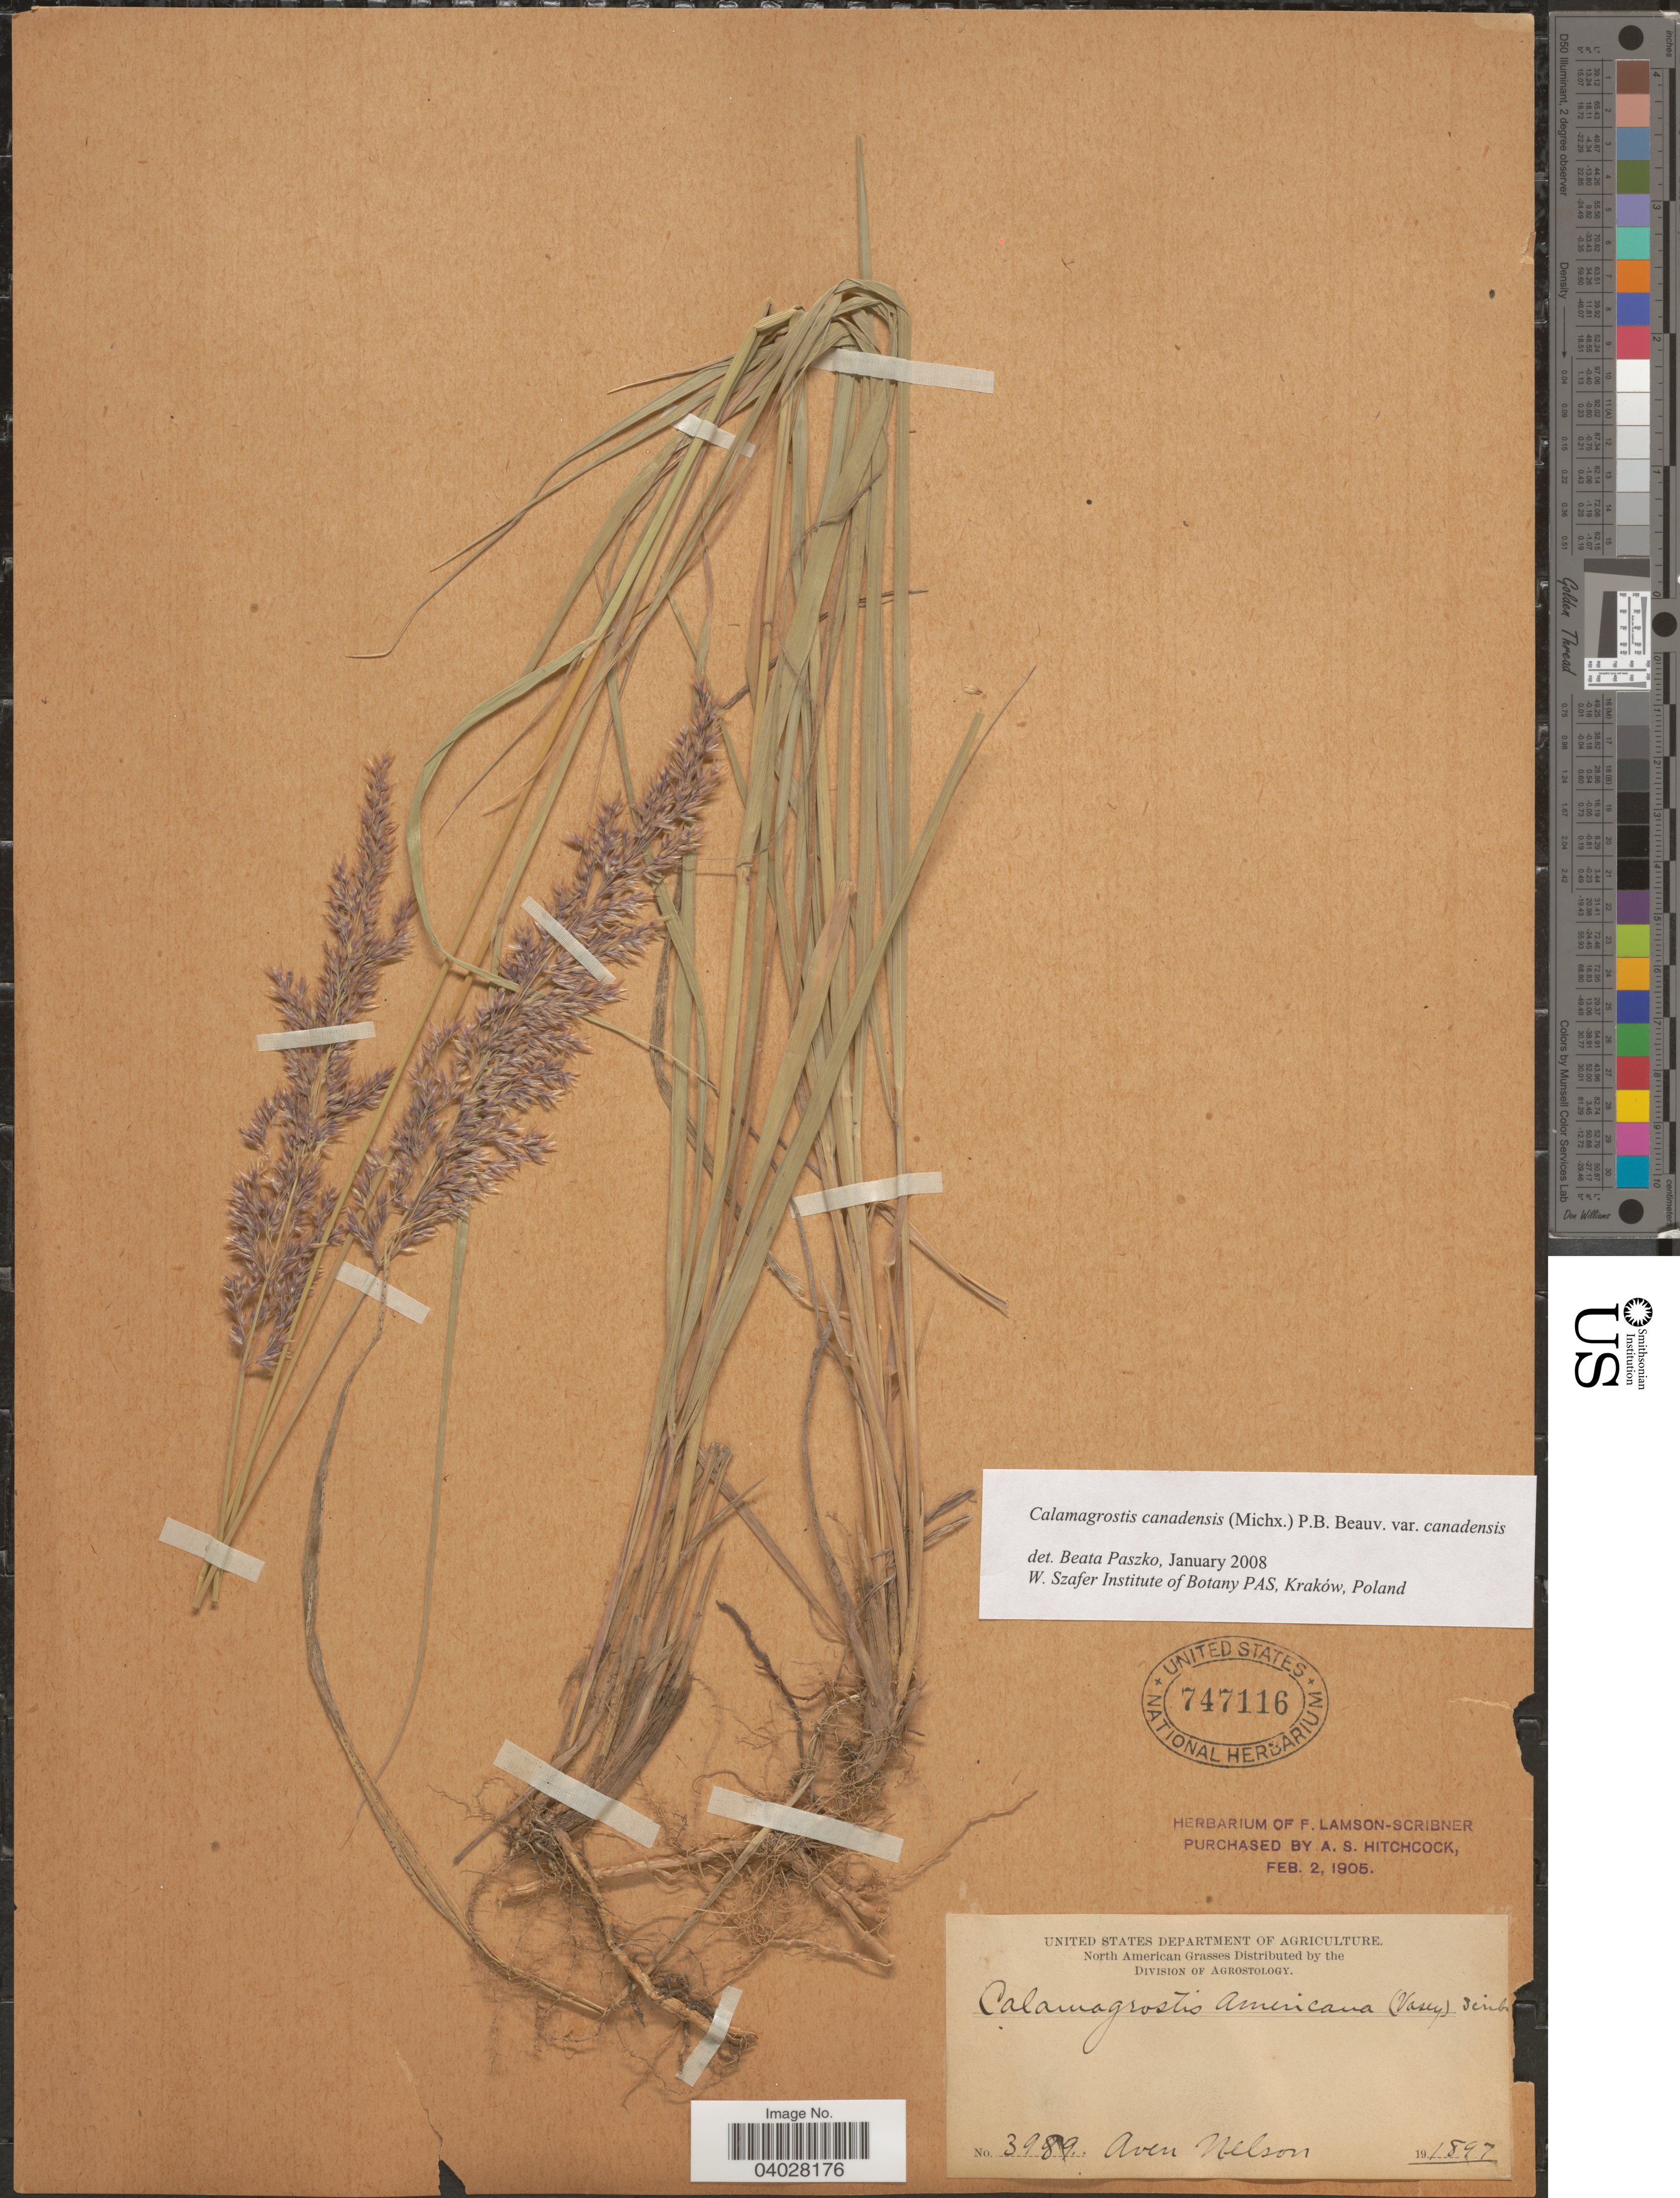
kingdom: Plantae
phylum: Tracheophyta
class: Liliopsida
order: Poales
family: Poaceae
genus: Calamagrostis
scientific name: Calamagrostis canadensis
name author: (Michx.) P. Beauv.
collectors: A. Nelson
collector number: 3989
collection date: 1897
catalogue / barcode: US 747116